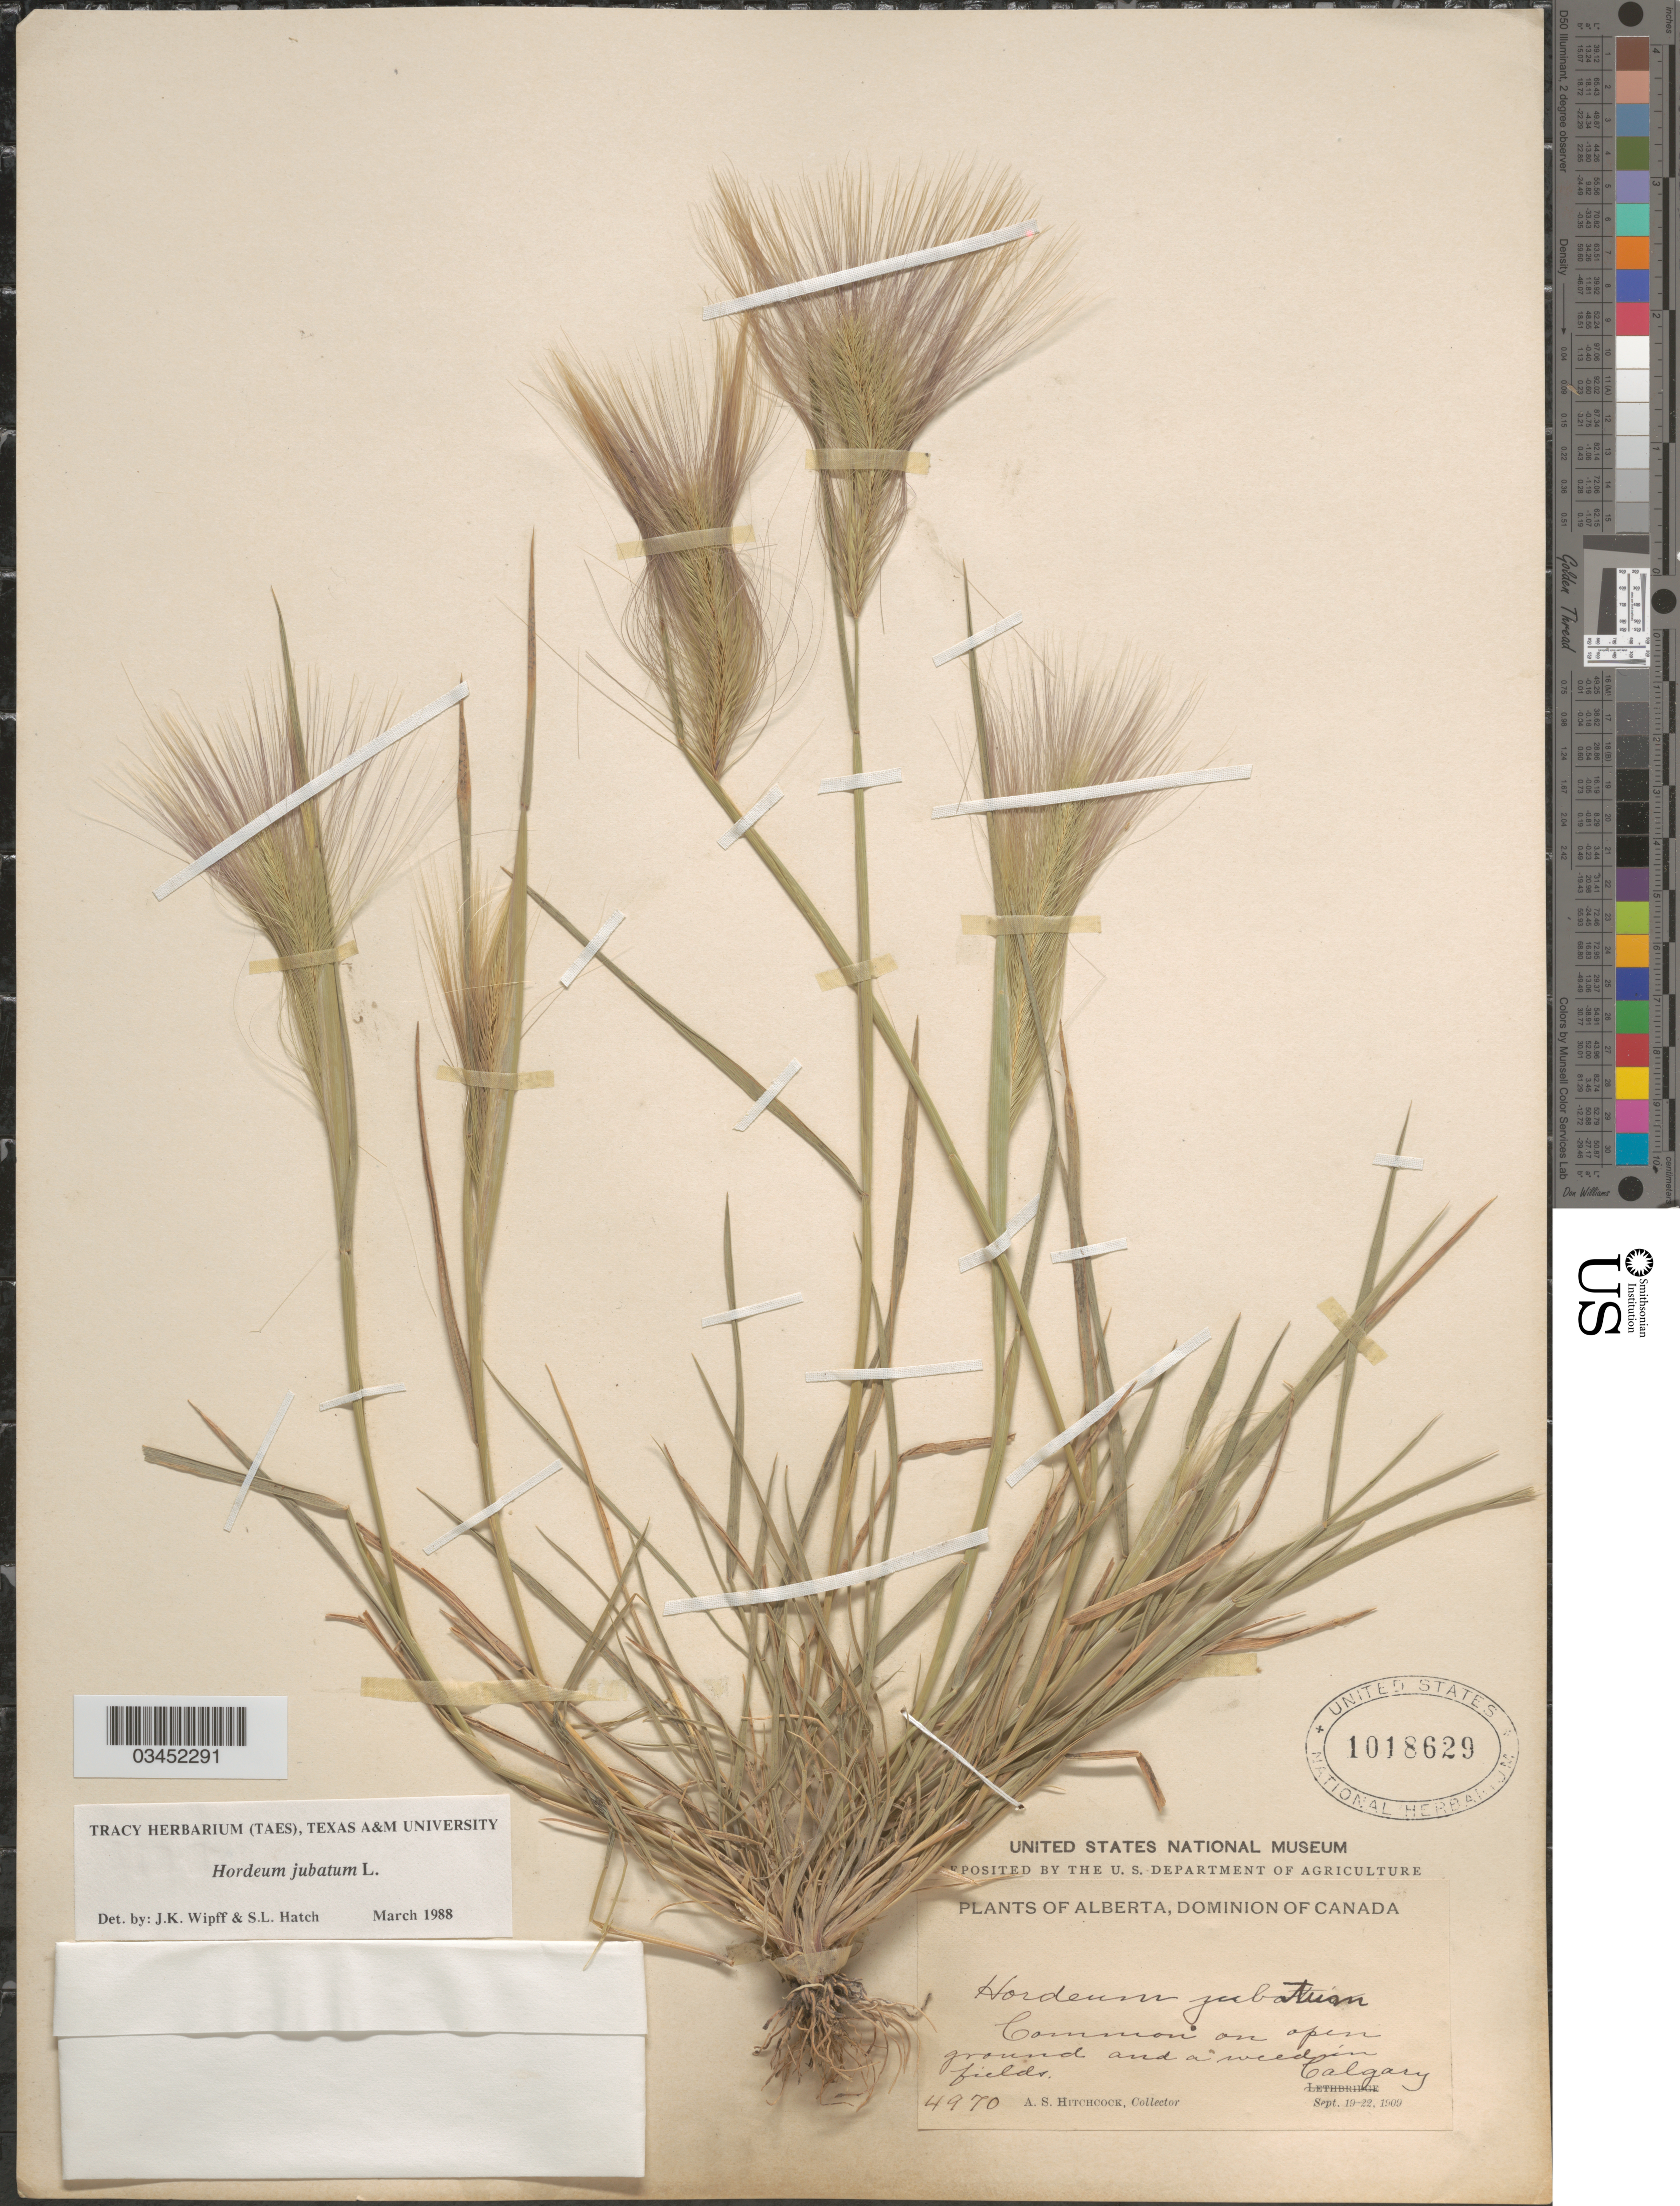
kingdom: Plantae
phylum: Tracheophyta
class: Liliopsida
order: Poales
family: Poaceae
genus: Hordeum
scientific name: Hordeum jubatum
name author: L.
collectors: A. S. Hitchcock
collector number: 4970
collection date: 1909-09-19/1909-09-22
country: Canada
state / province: Alberta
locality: Dominion of Canada. Calgary.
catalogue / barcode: US 1018629